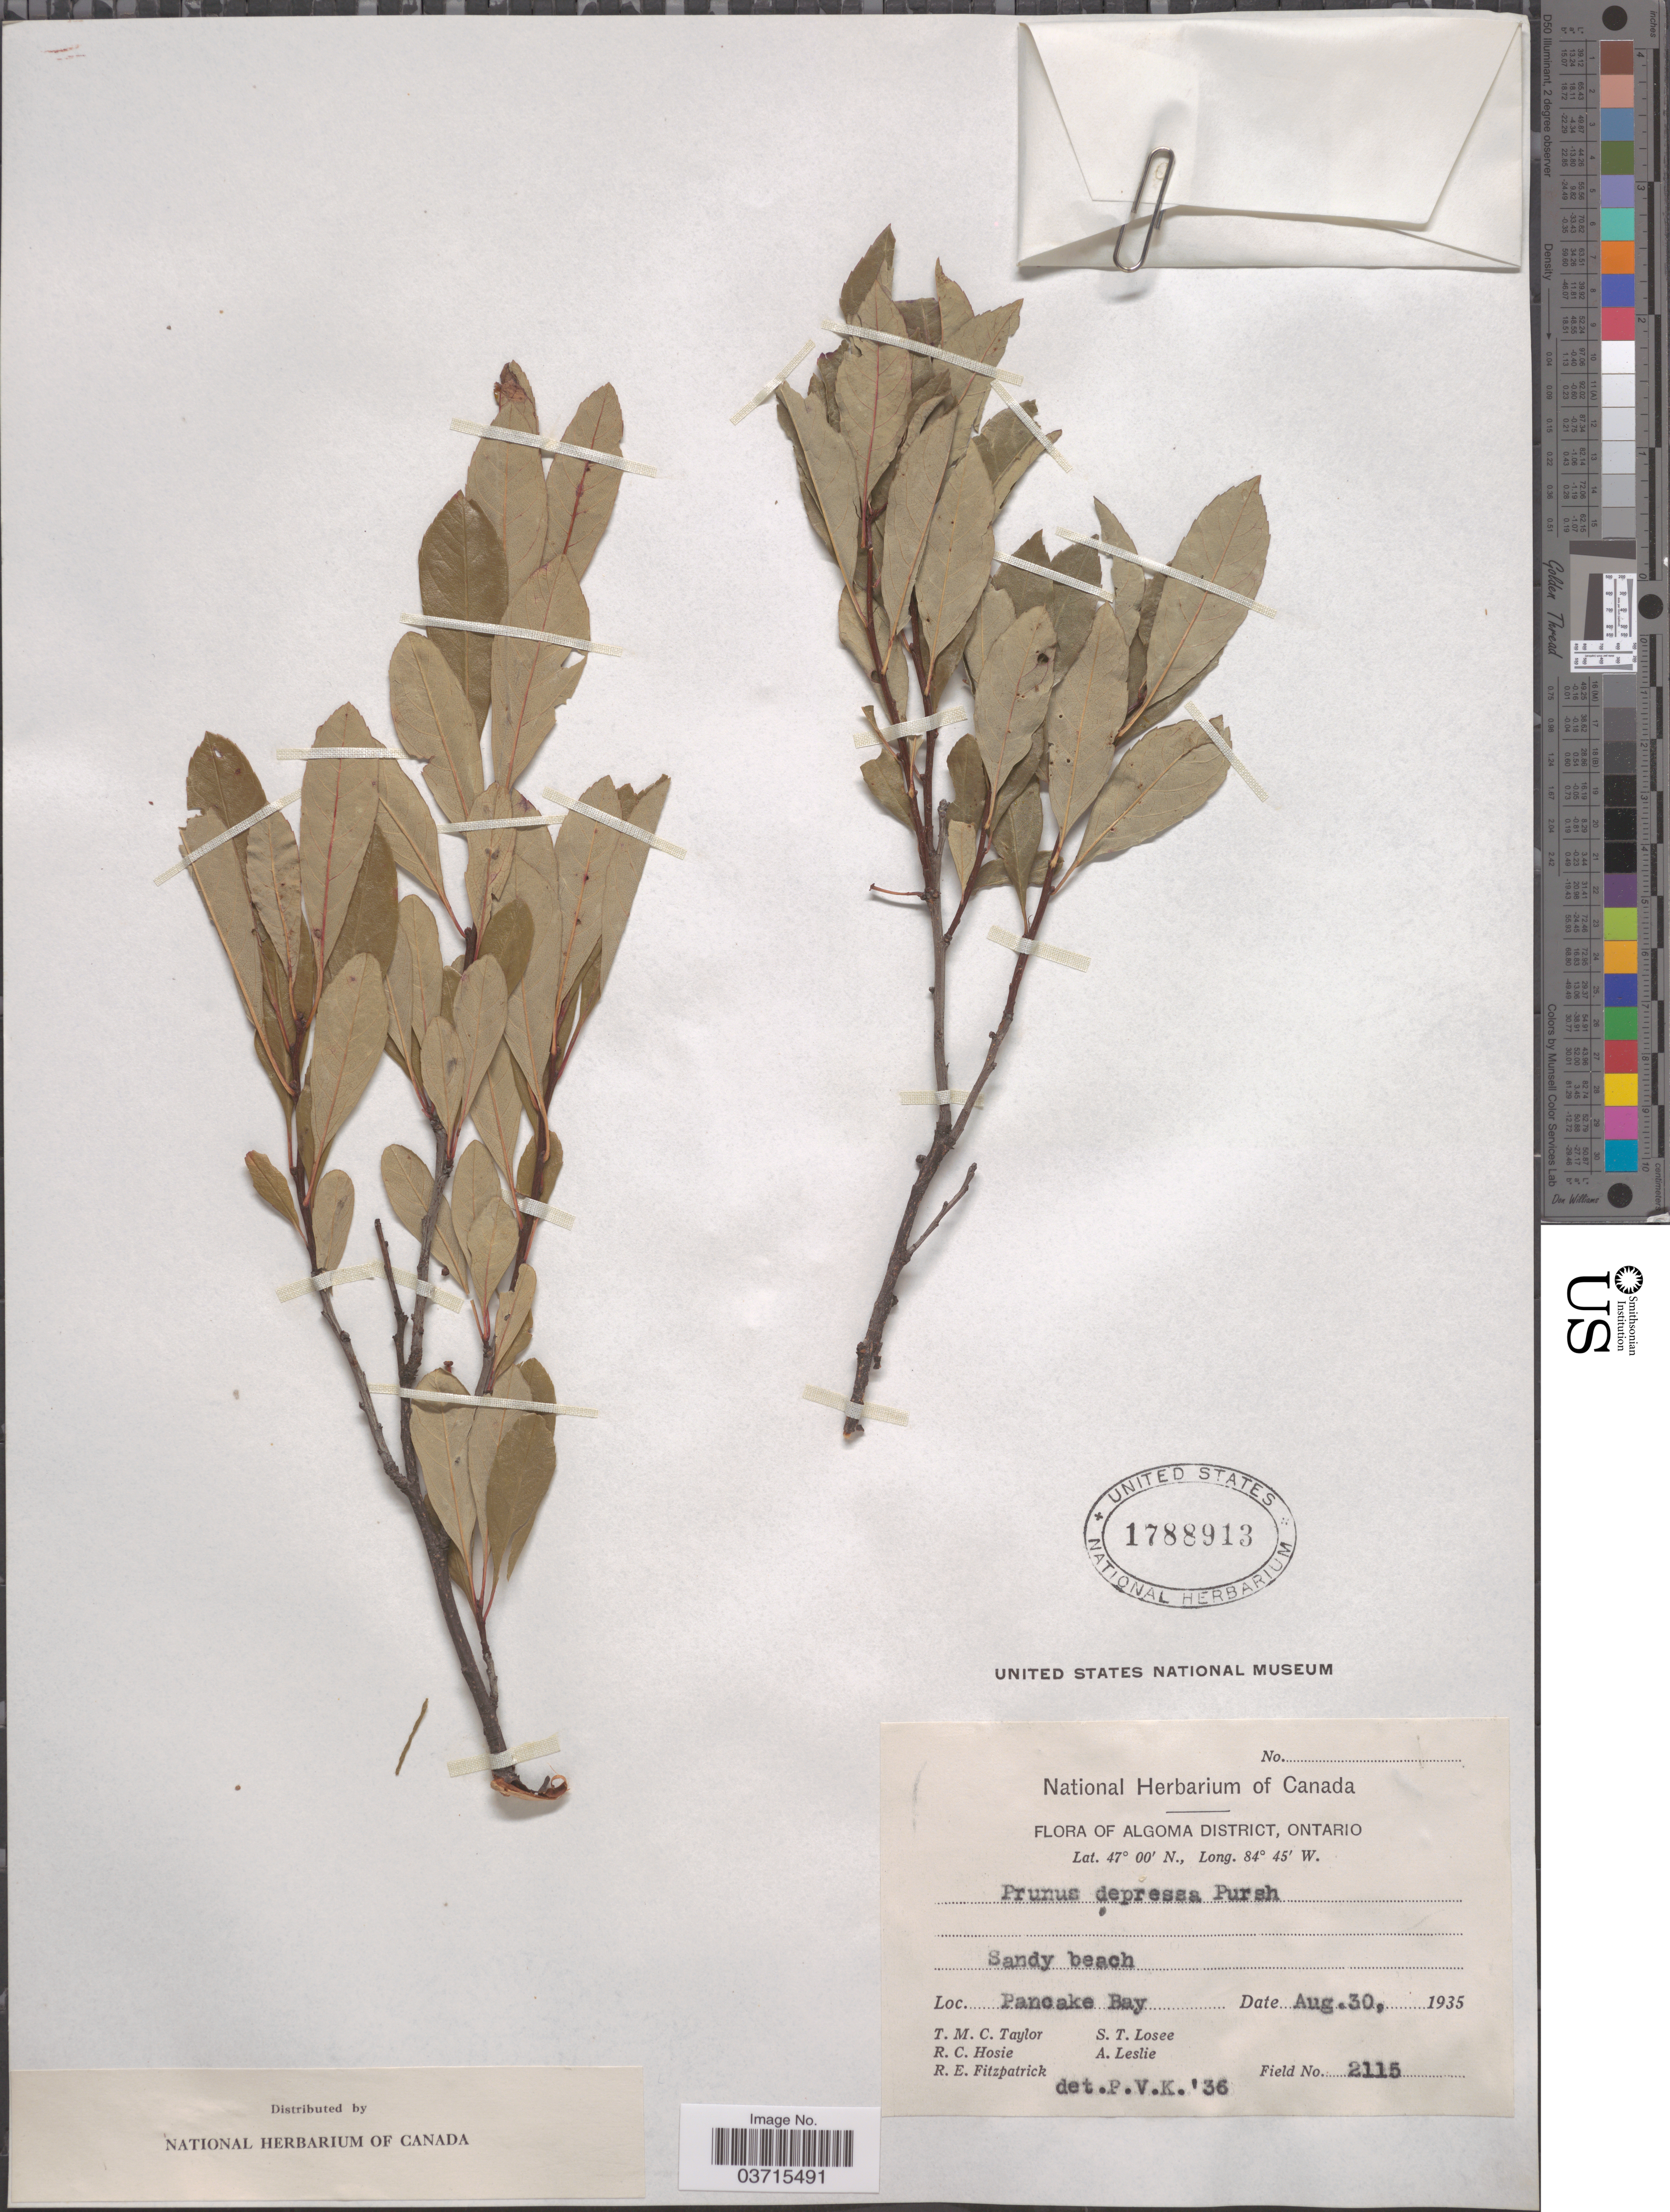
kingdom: Plantae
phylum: Tracheophyta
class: Magnoliopsida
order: Rosales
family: Rosaceae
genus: Prunus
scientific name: Prunus depressa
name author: Pursh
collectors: T. M. C. Taylor, R. Hosie, R. Fitzpatrick, S. Losee & A. Leslie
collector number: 2115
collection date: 1935-08-30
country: Canada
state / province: Ontario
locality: Algoma District. Pancake Bay.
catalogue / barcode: US 1788913